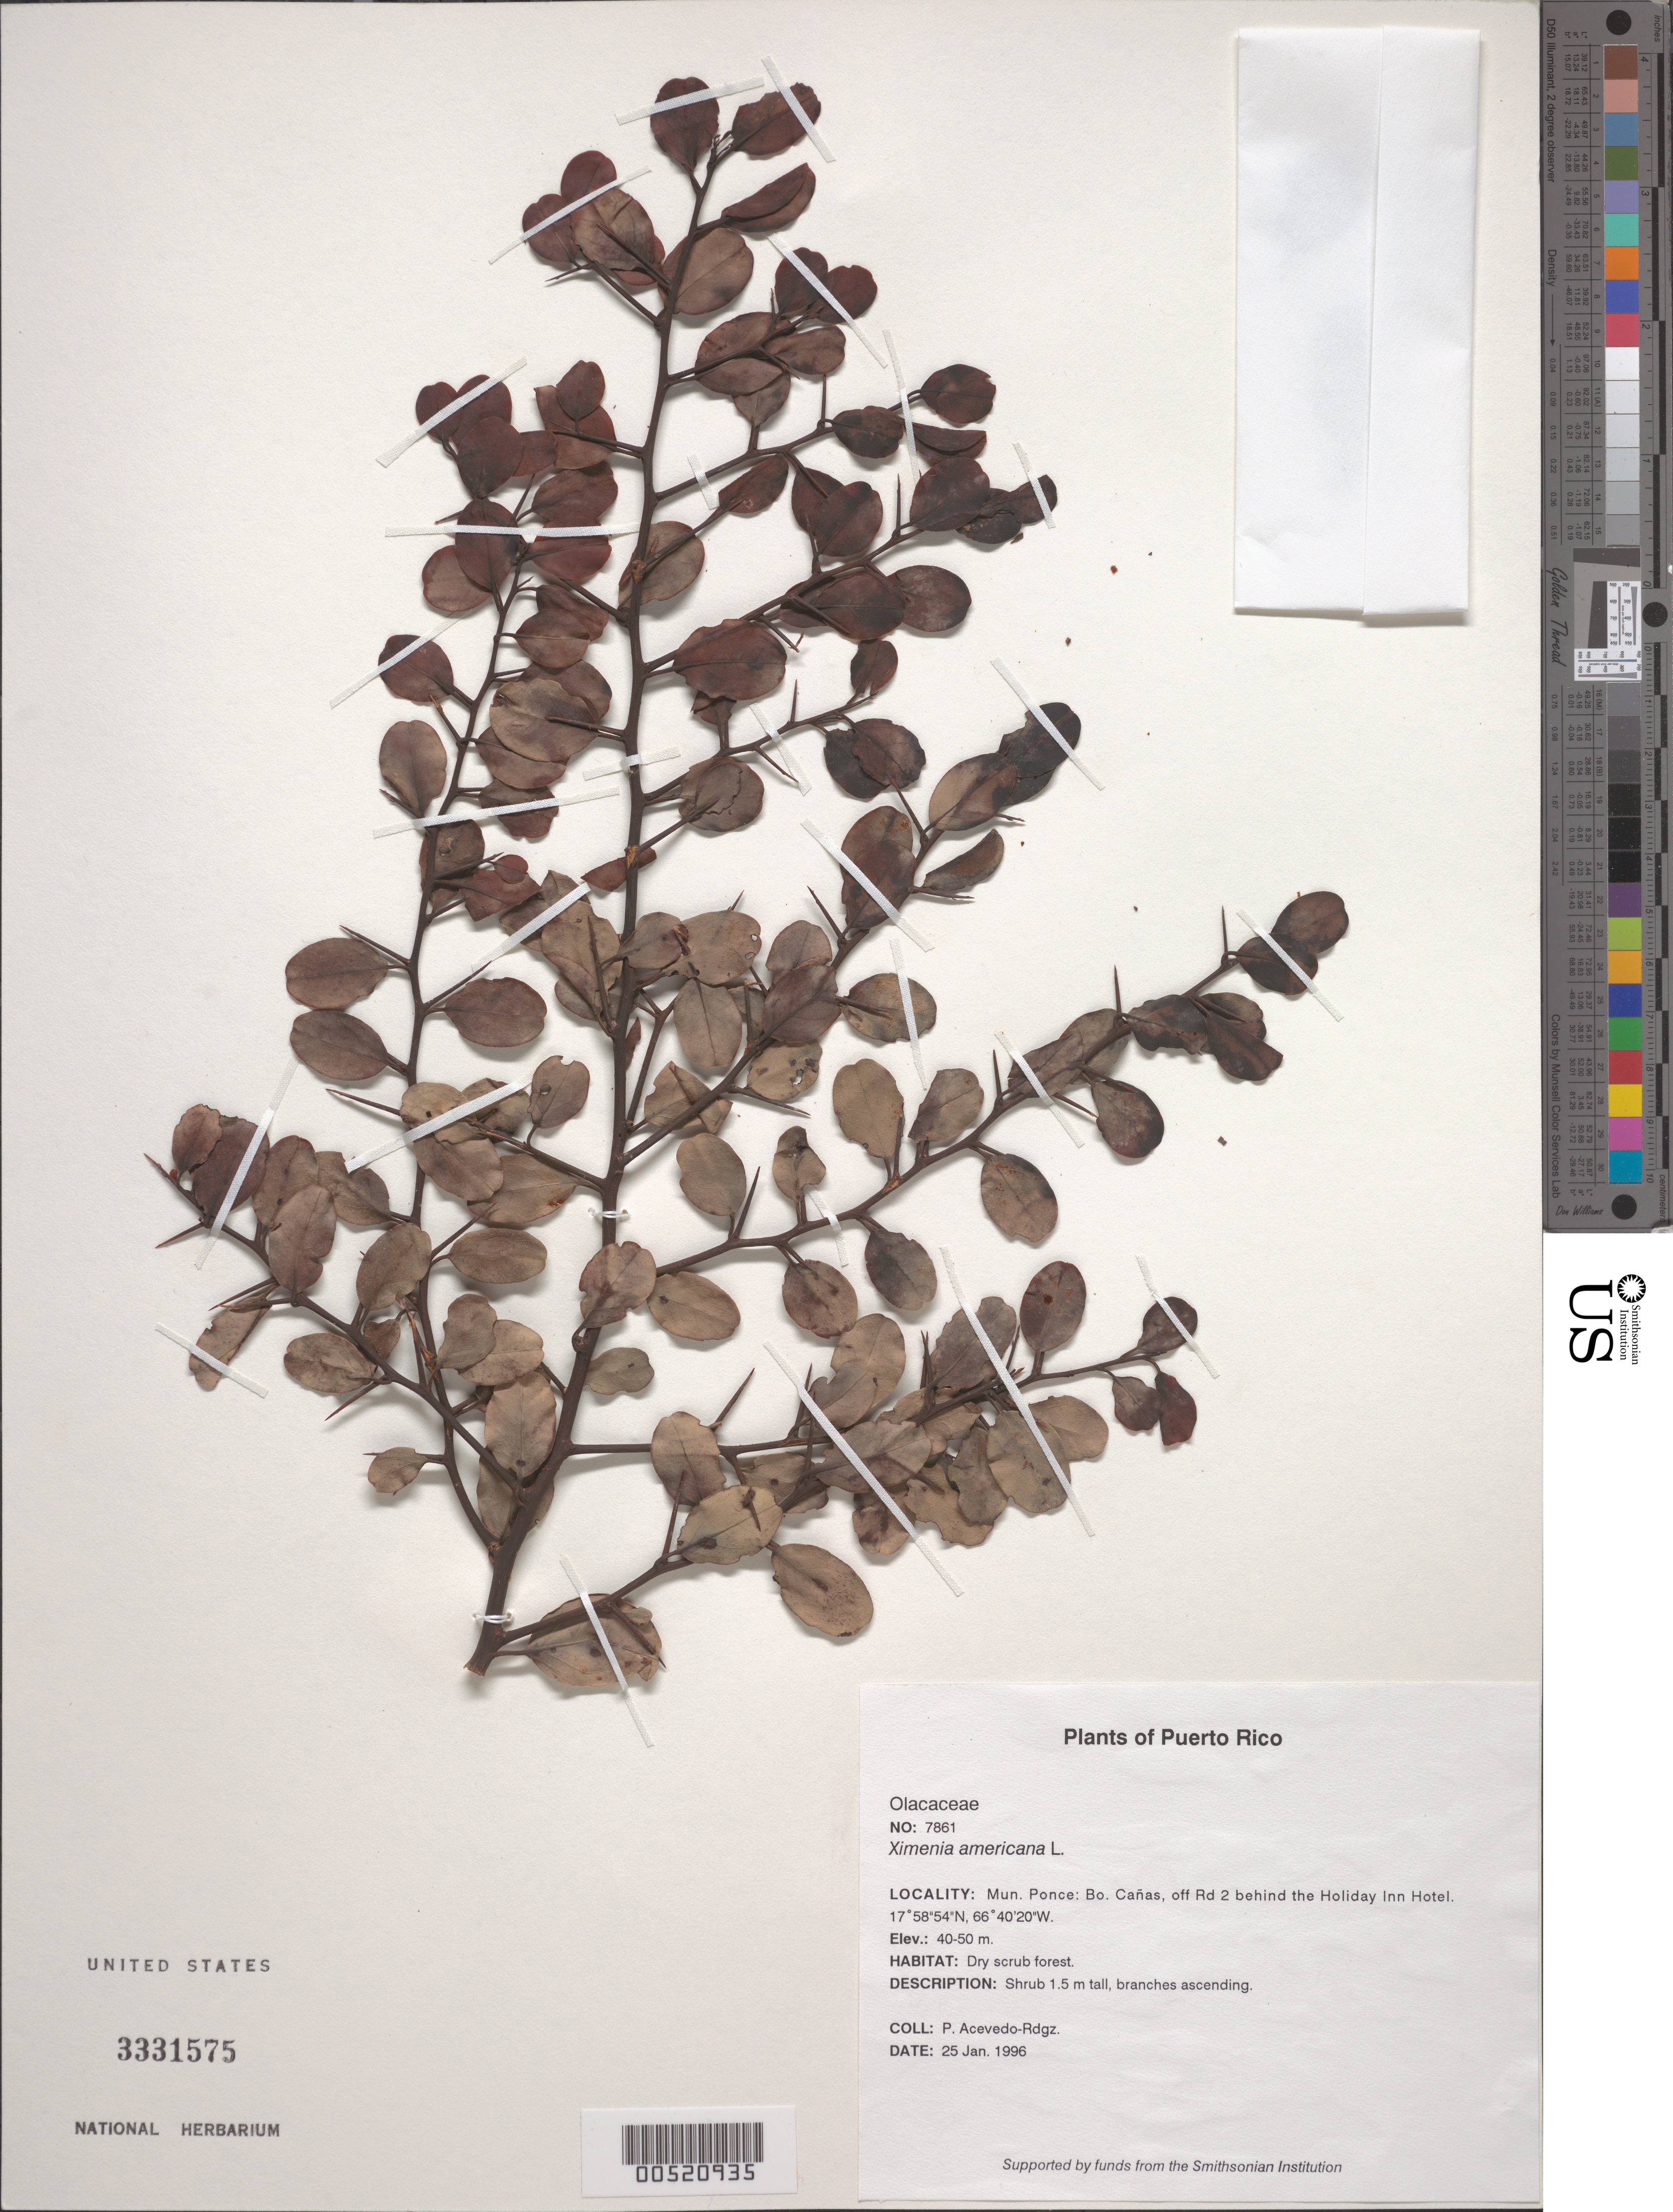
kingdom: Plantae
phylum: Tracheophyta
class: Magnoliopsida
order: Santalales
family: Ximeniaceae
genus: Ximenia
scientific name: Ximenia americana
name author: L.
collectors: P. Acevedo-Rodr. & G. J. Breckon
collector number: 7861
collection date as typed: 25 Jan 1996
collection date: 1996-01-25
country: Puerto Rico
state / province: Cabo Rojo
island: Puerto Rico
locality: Cabo Rojo; Punta Aguila.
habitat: Sandy beach.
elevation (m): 0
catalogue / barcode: US 3331575